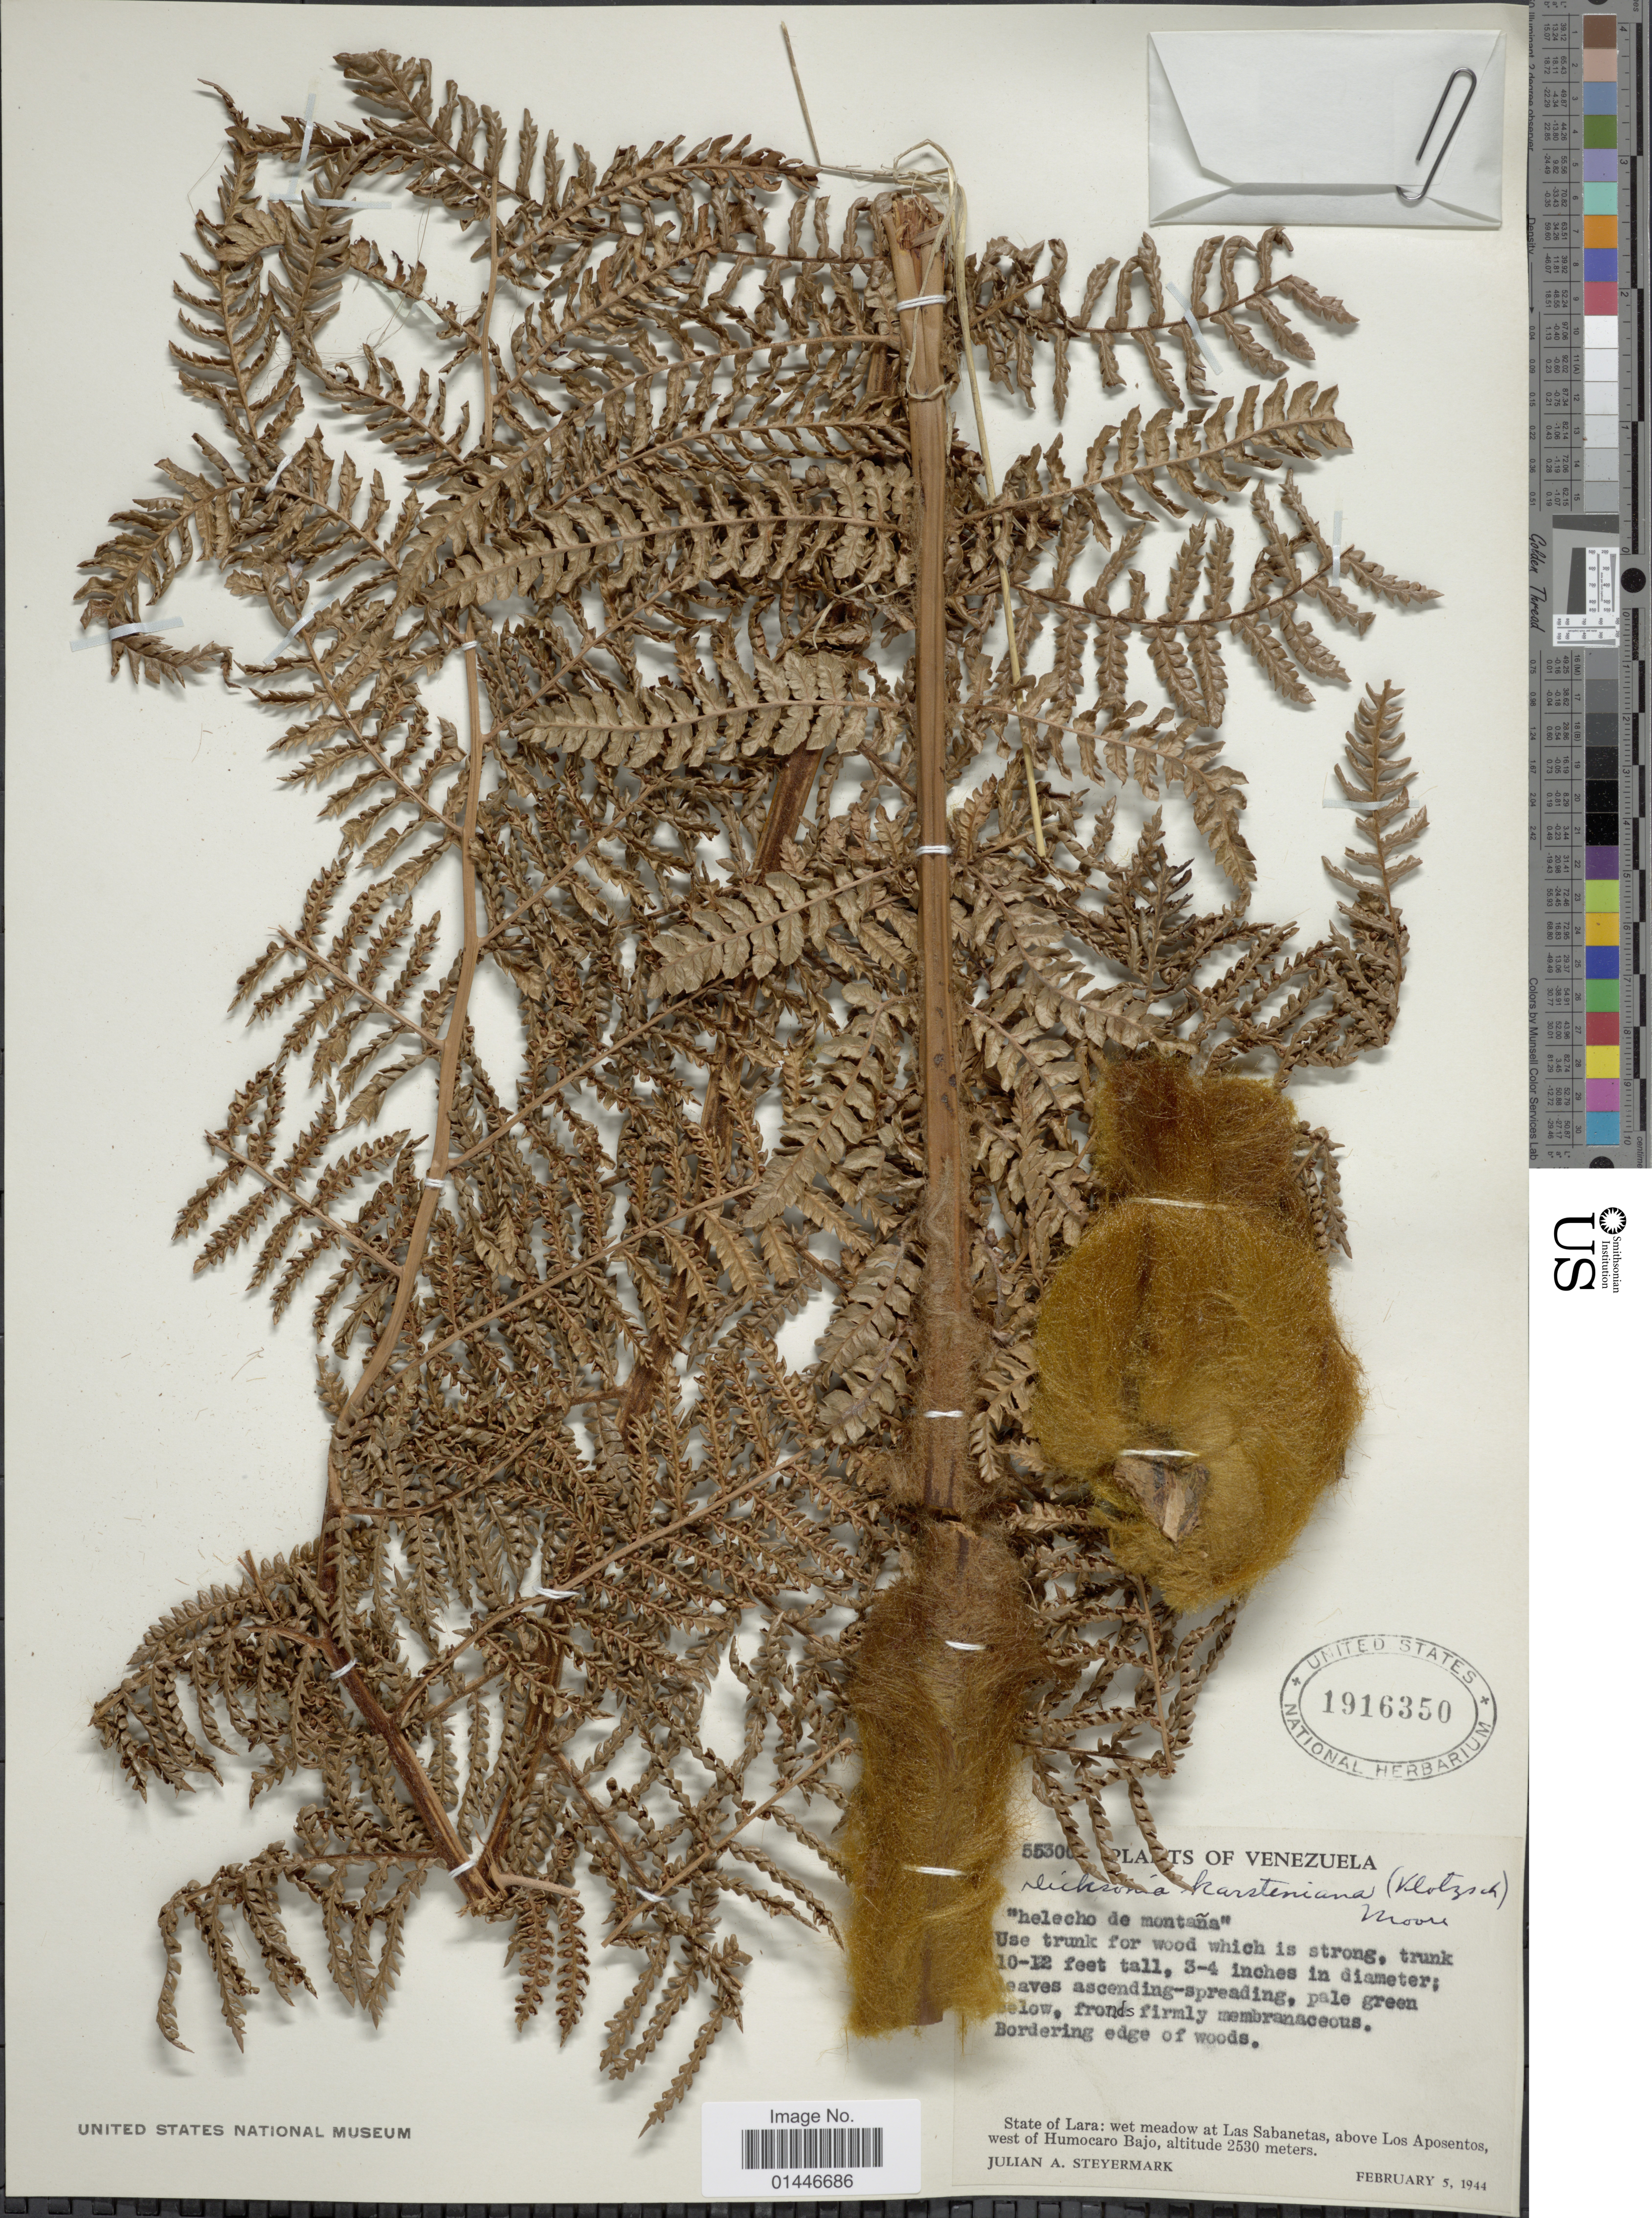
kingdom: Plantae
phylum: Tracheophyta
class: Polypodiopsida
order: Cyatheales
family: Dicksoniaceae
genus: Dicksonia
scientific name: Dicksonia karsteniana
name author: Klotzsch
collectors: J. Steyermark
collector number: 55300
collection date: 1944-02-05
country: Venezuela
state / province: Lara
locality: Wet meadow at Las Sabanetas, above Los Aposentos, west of Humocaro Bajo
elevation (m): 2530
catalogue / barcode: US 1916350